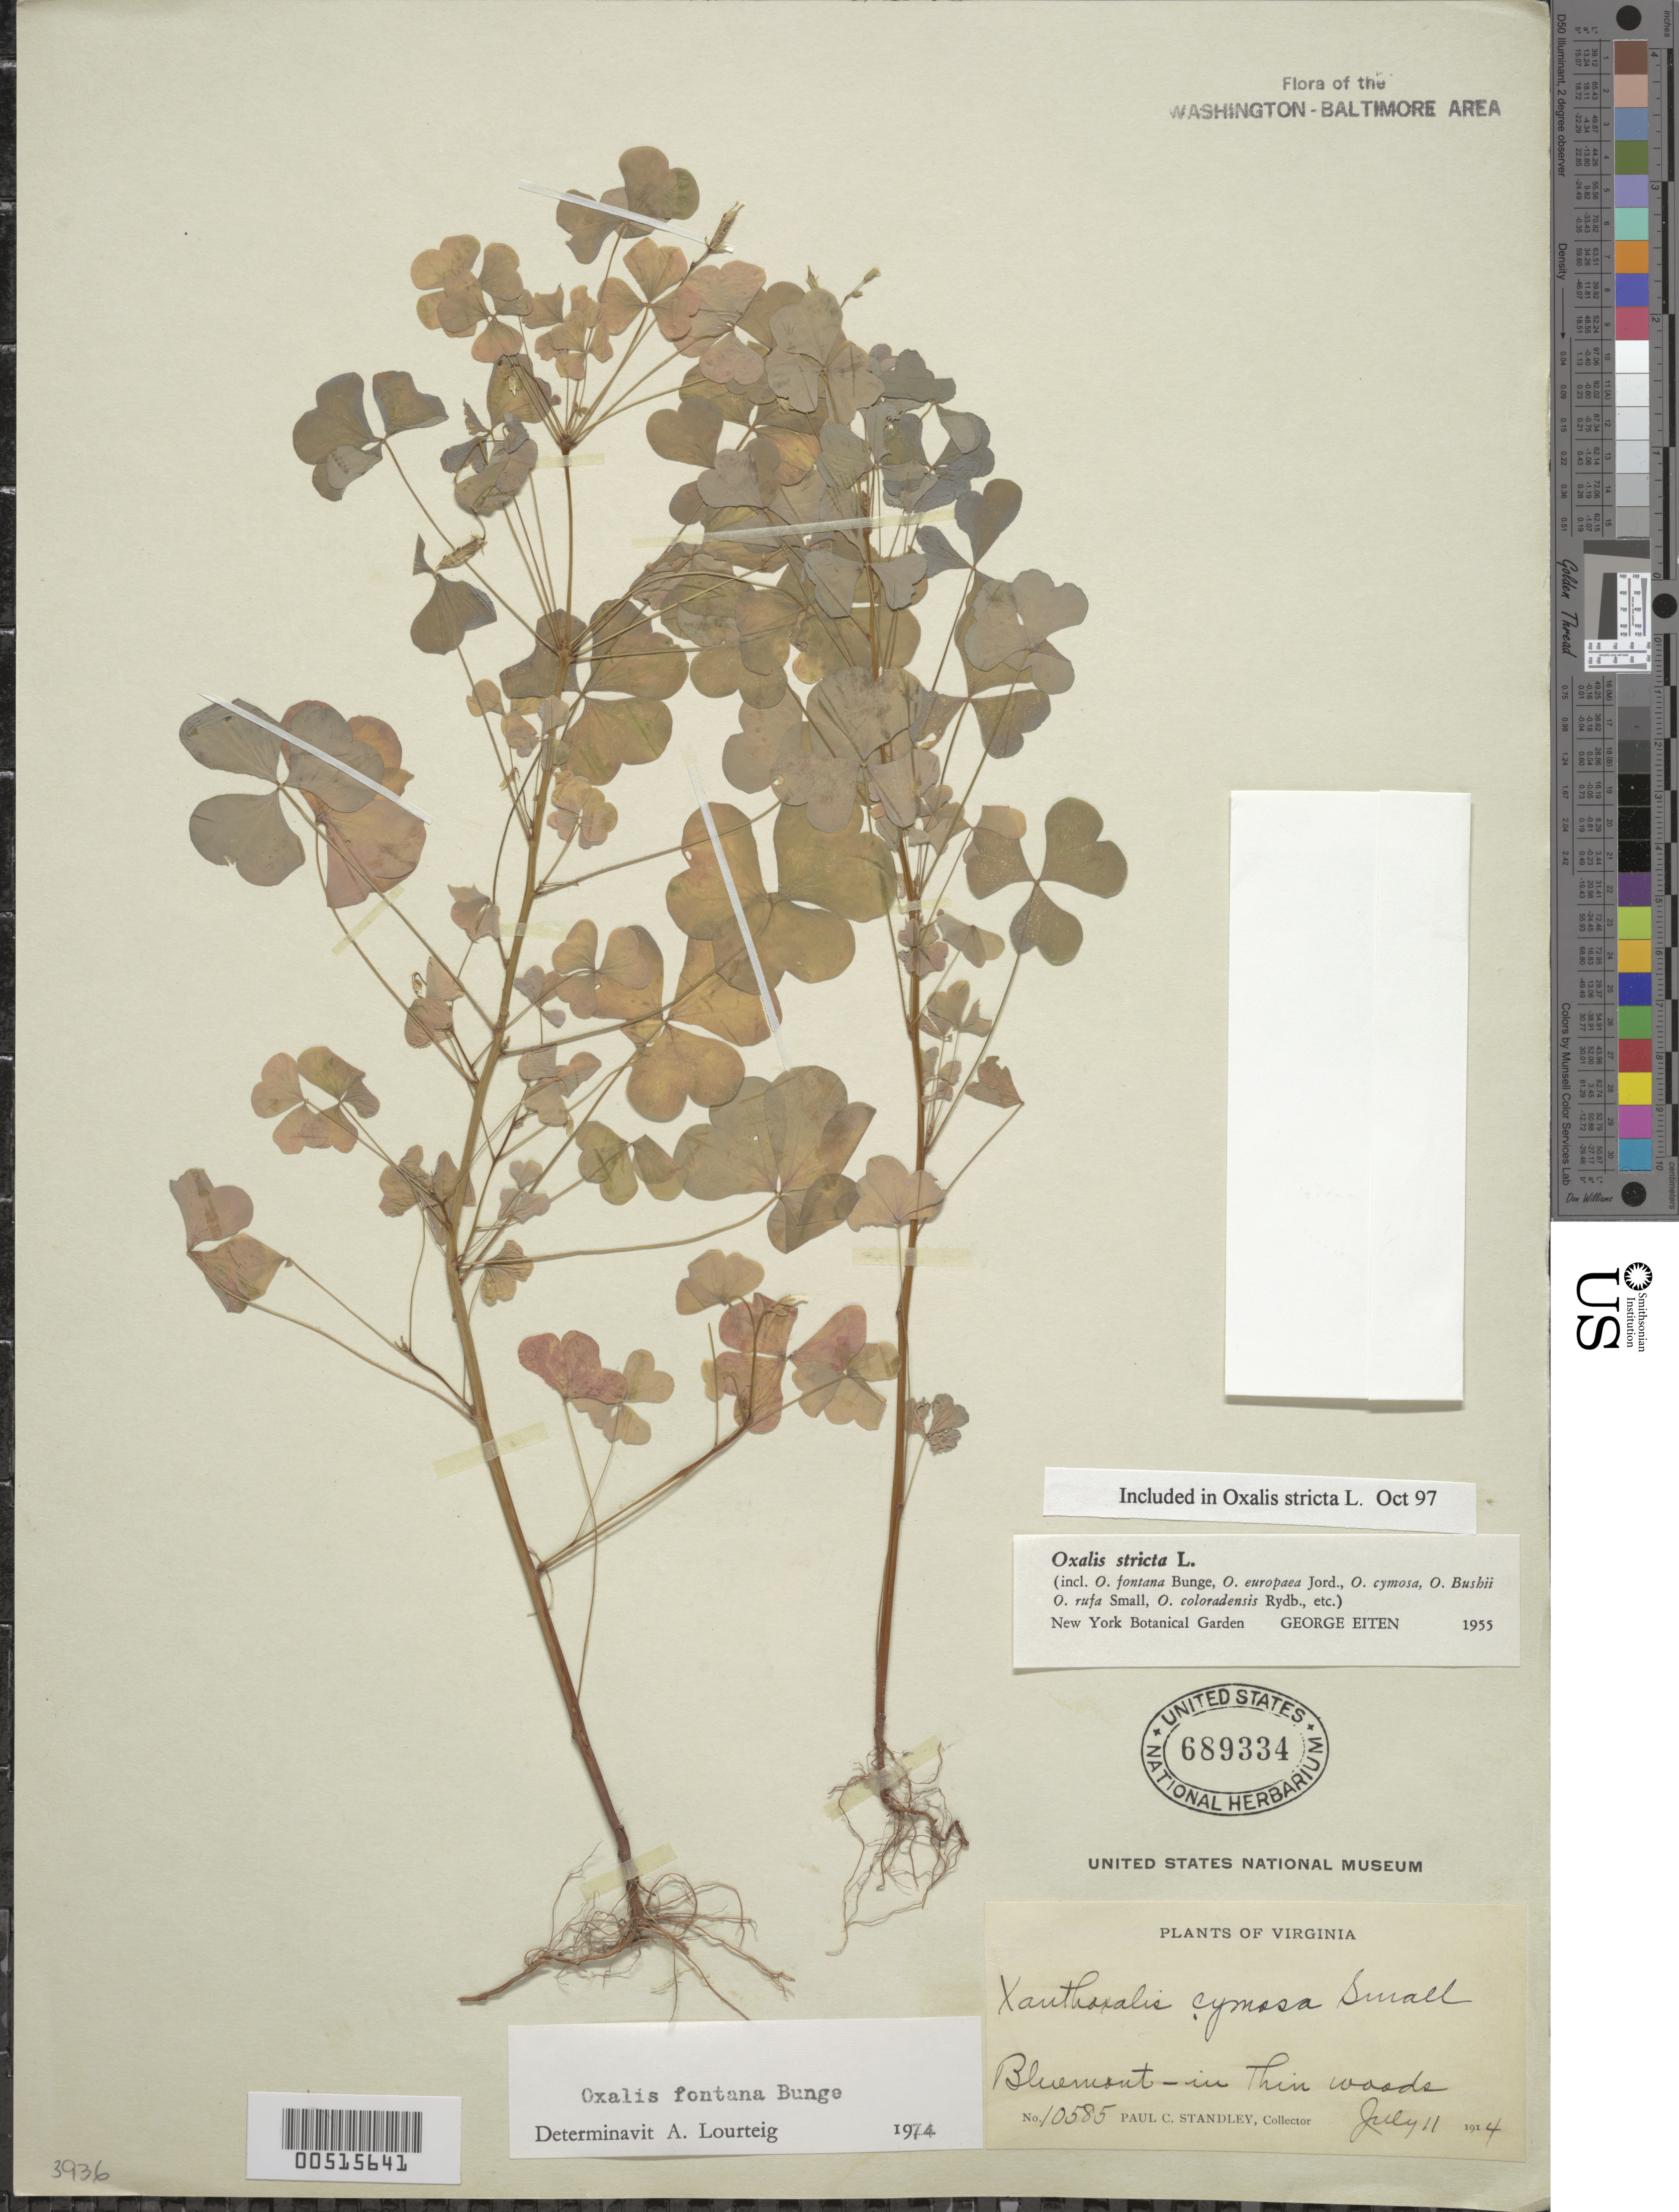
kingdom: Plantae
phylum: Tracheophyta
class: Magnoliopsida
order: Oxalidales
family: Oxalidaceae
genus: Oxalis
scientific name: Oxalis stricta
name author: L.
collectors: P. C. Standley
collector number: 10585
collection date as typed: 11 Jul 1914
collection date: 1914-07-11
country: United States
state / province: Virginia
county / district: Loudoun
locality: Bluemont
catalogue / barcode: US 689334